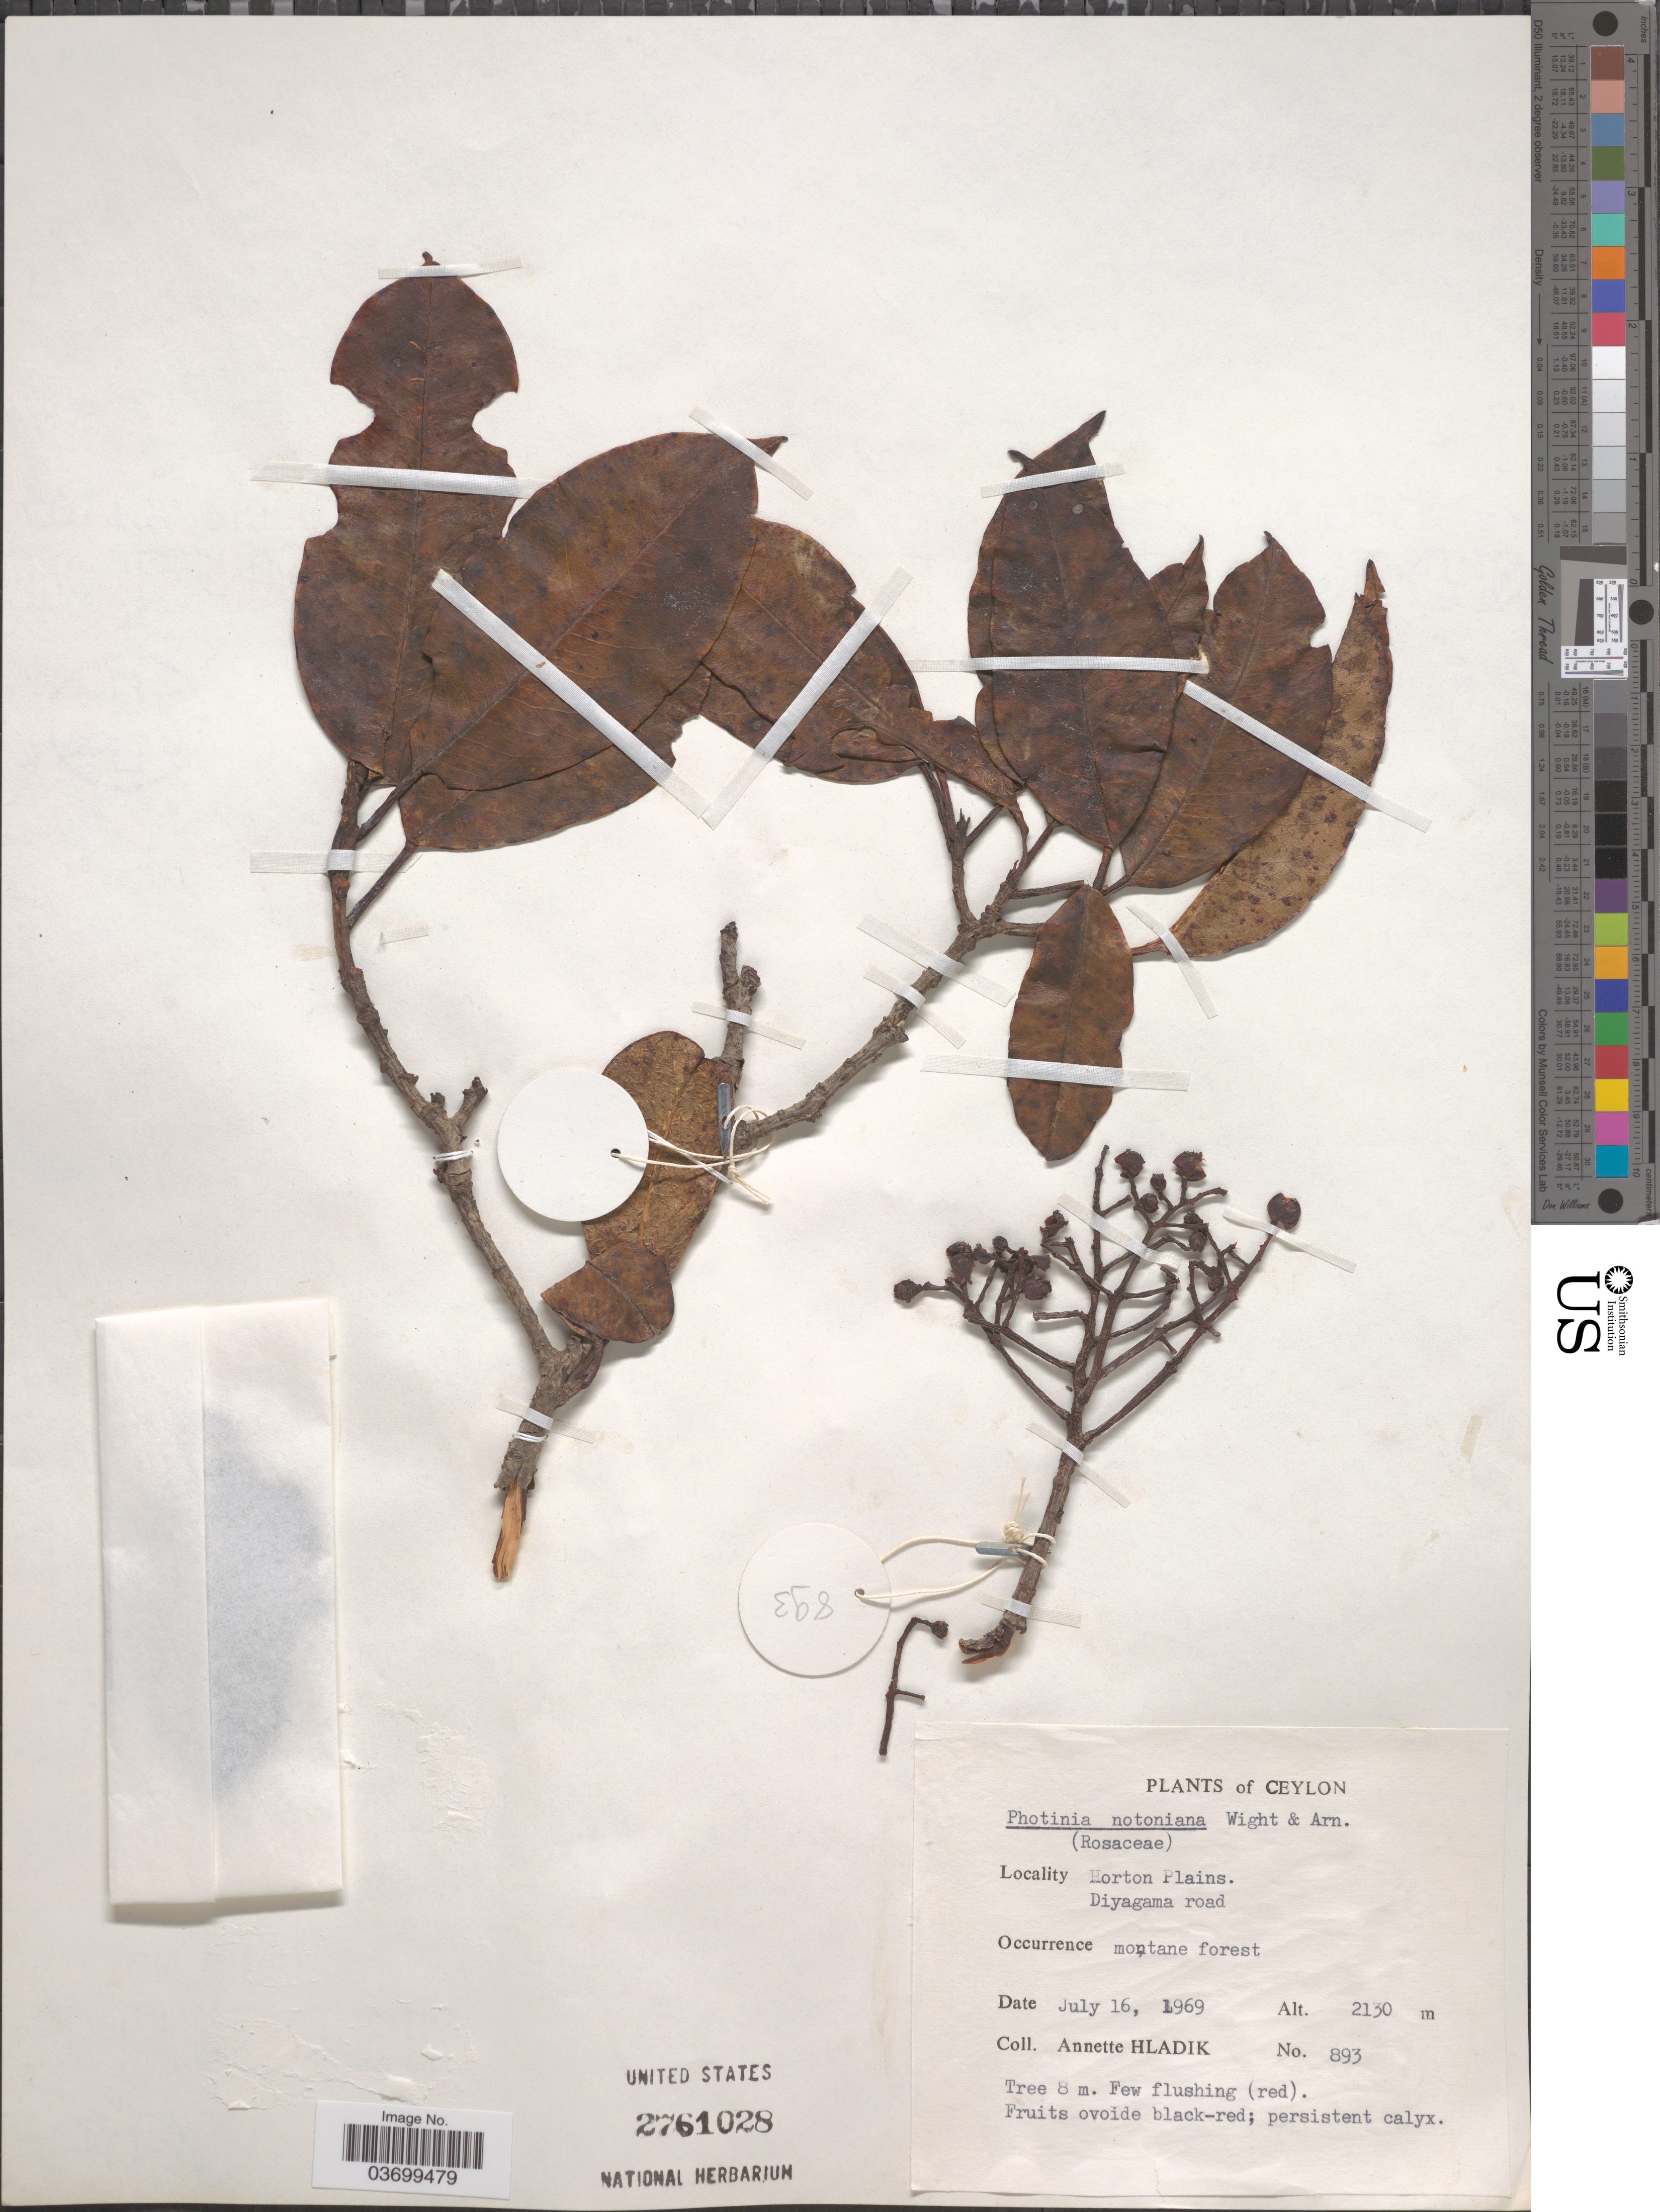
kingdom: Plantae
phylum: Tracheophyta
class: Magnoliopsida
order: Rosales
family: Rosaceae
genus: Photinia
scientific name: Photinia notoniana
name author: Wight & Arn.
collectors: A. Hladik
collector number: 893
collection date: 1969-07-16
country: Sri Lanka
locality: Ceylon. Horton Plains. Diyagama road.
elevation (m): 2130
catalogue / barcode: US 2761028